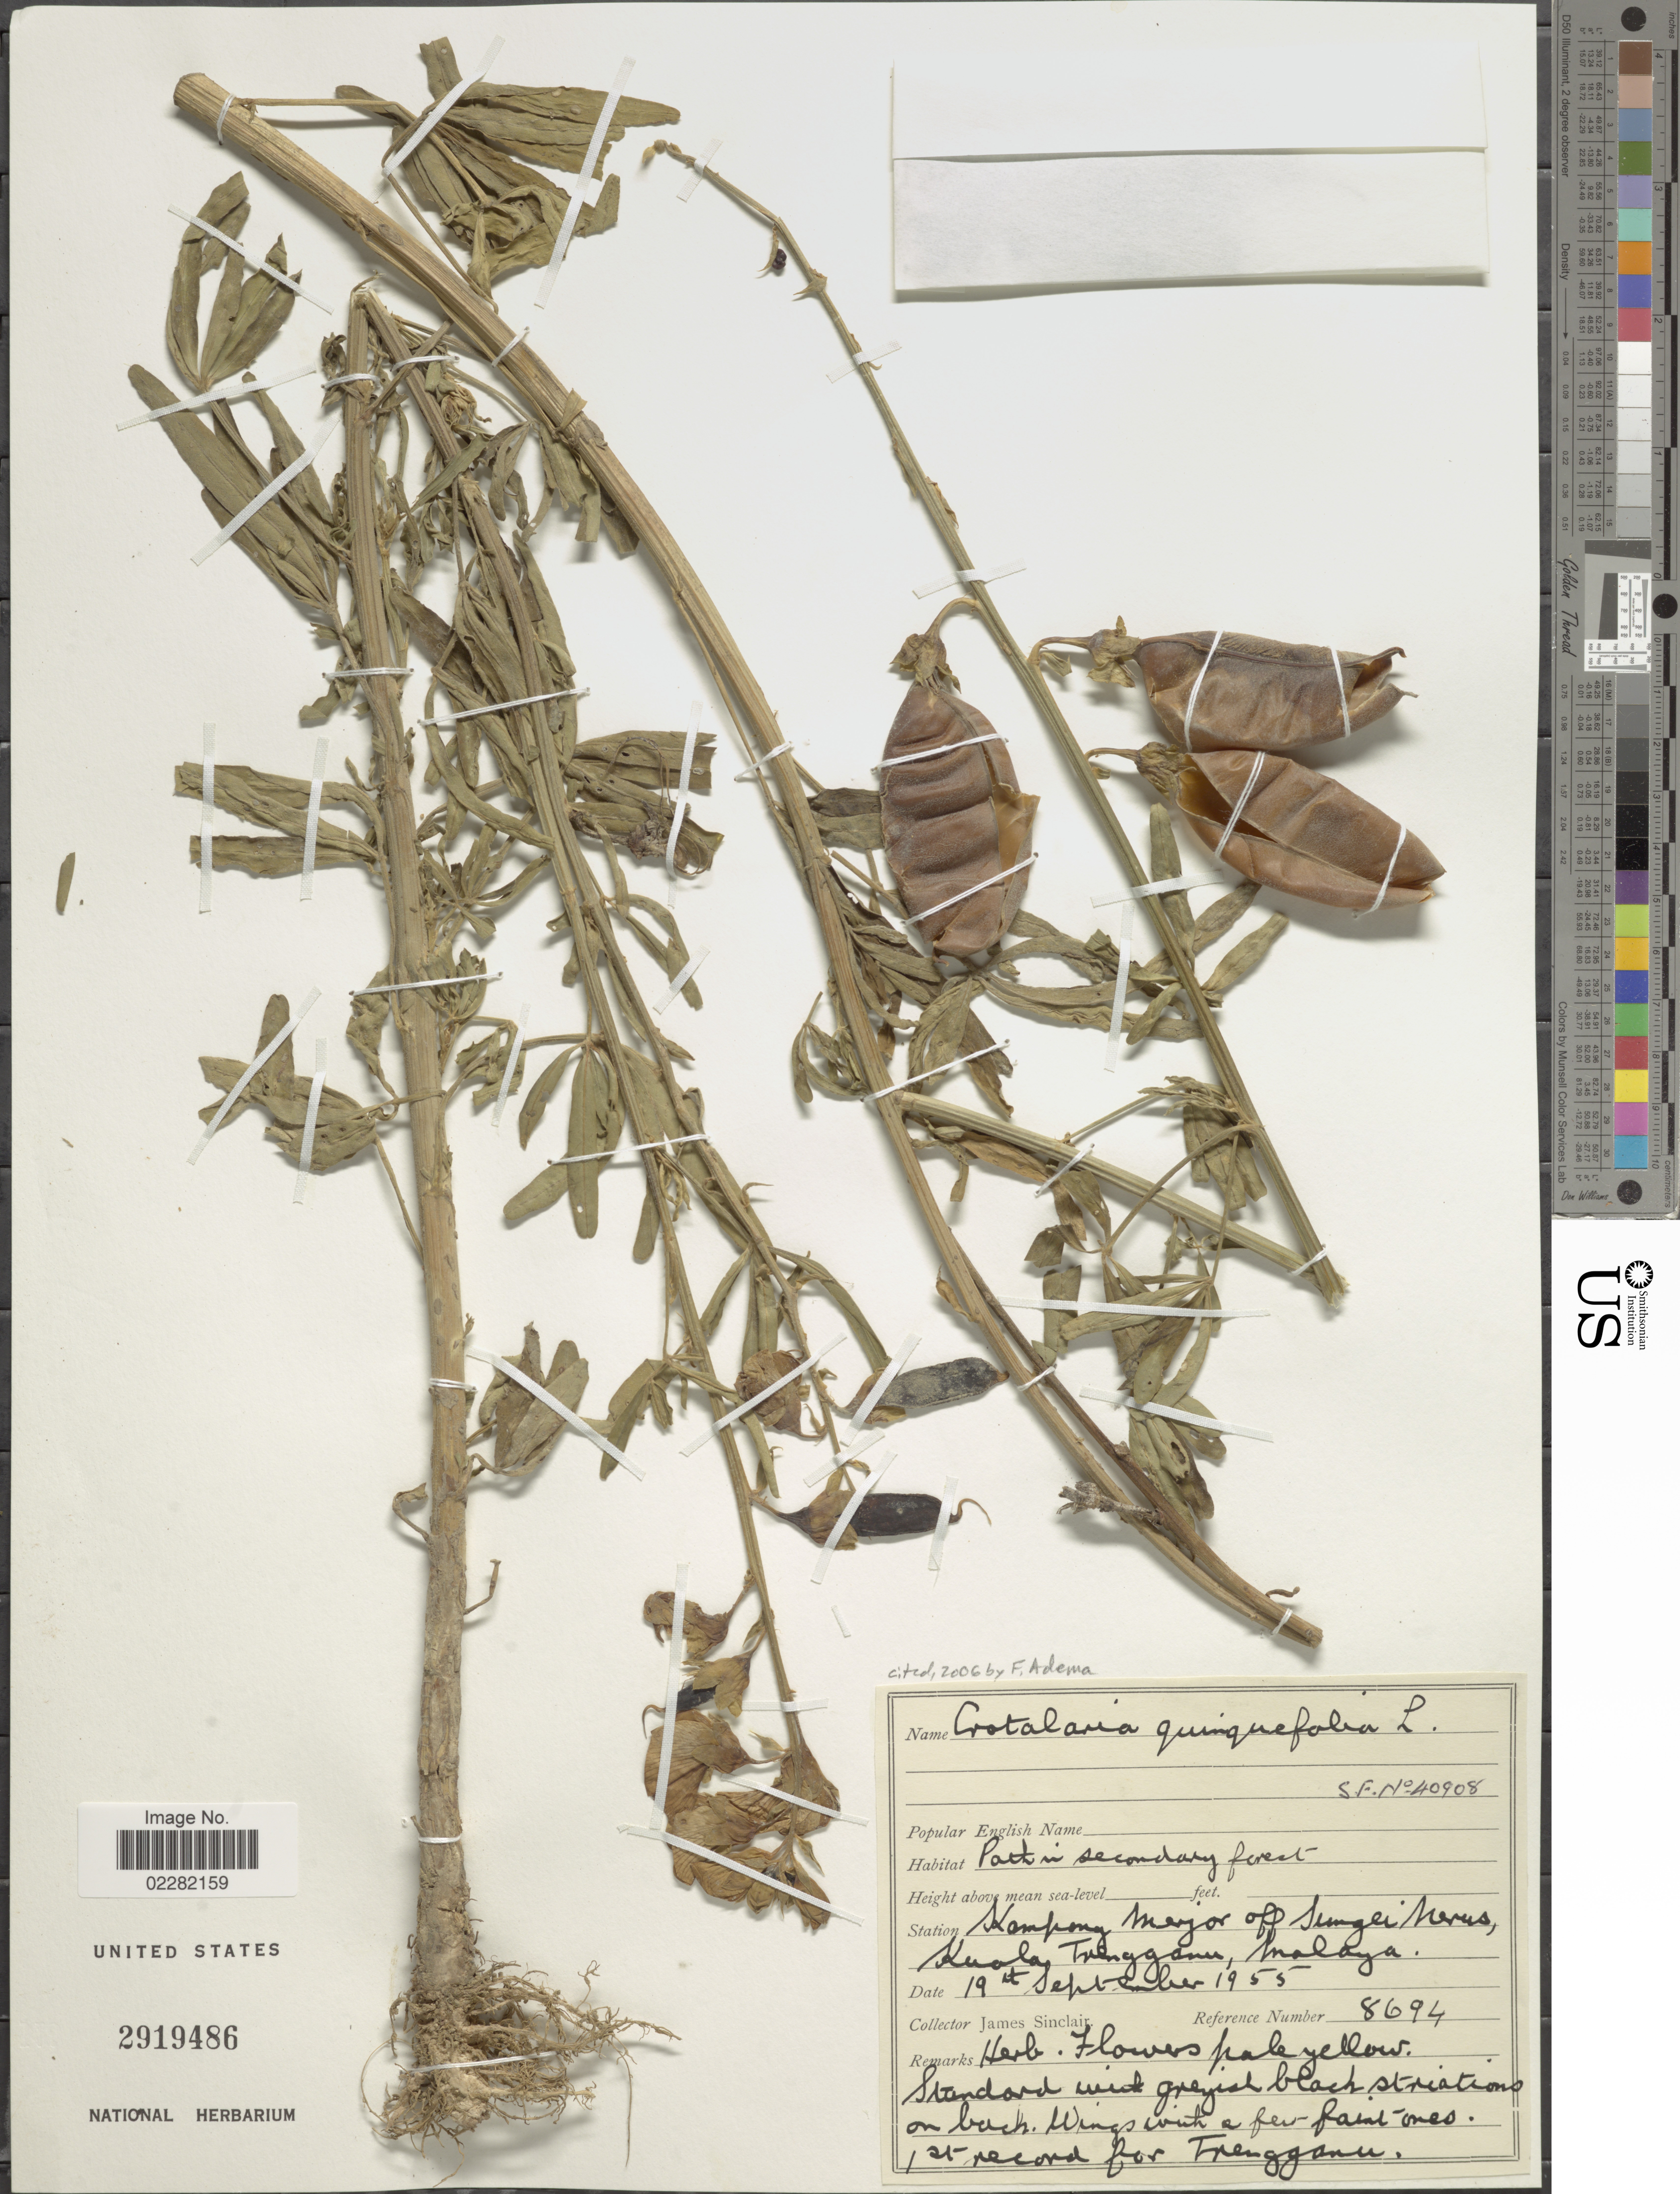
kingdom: Plantae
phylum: Tracheophyta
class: Magnoliopsida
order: Fabales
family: Fabaceae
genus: Crotalaria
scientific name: Crotalaria quinquefolia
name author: L.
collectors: J. Sinclair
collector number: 8694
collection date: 1955-09-19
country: Malaysia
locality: Kampong Major off Sungai Nerus, Kuala, Terengganu, Malaya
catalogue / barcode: US 2919486